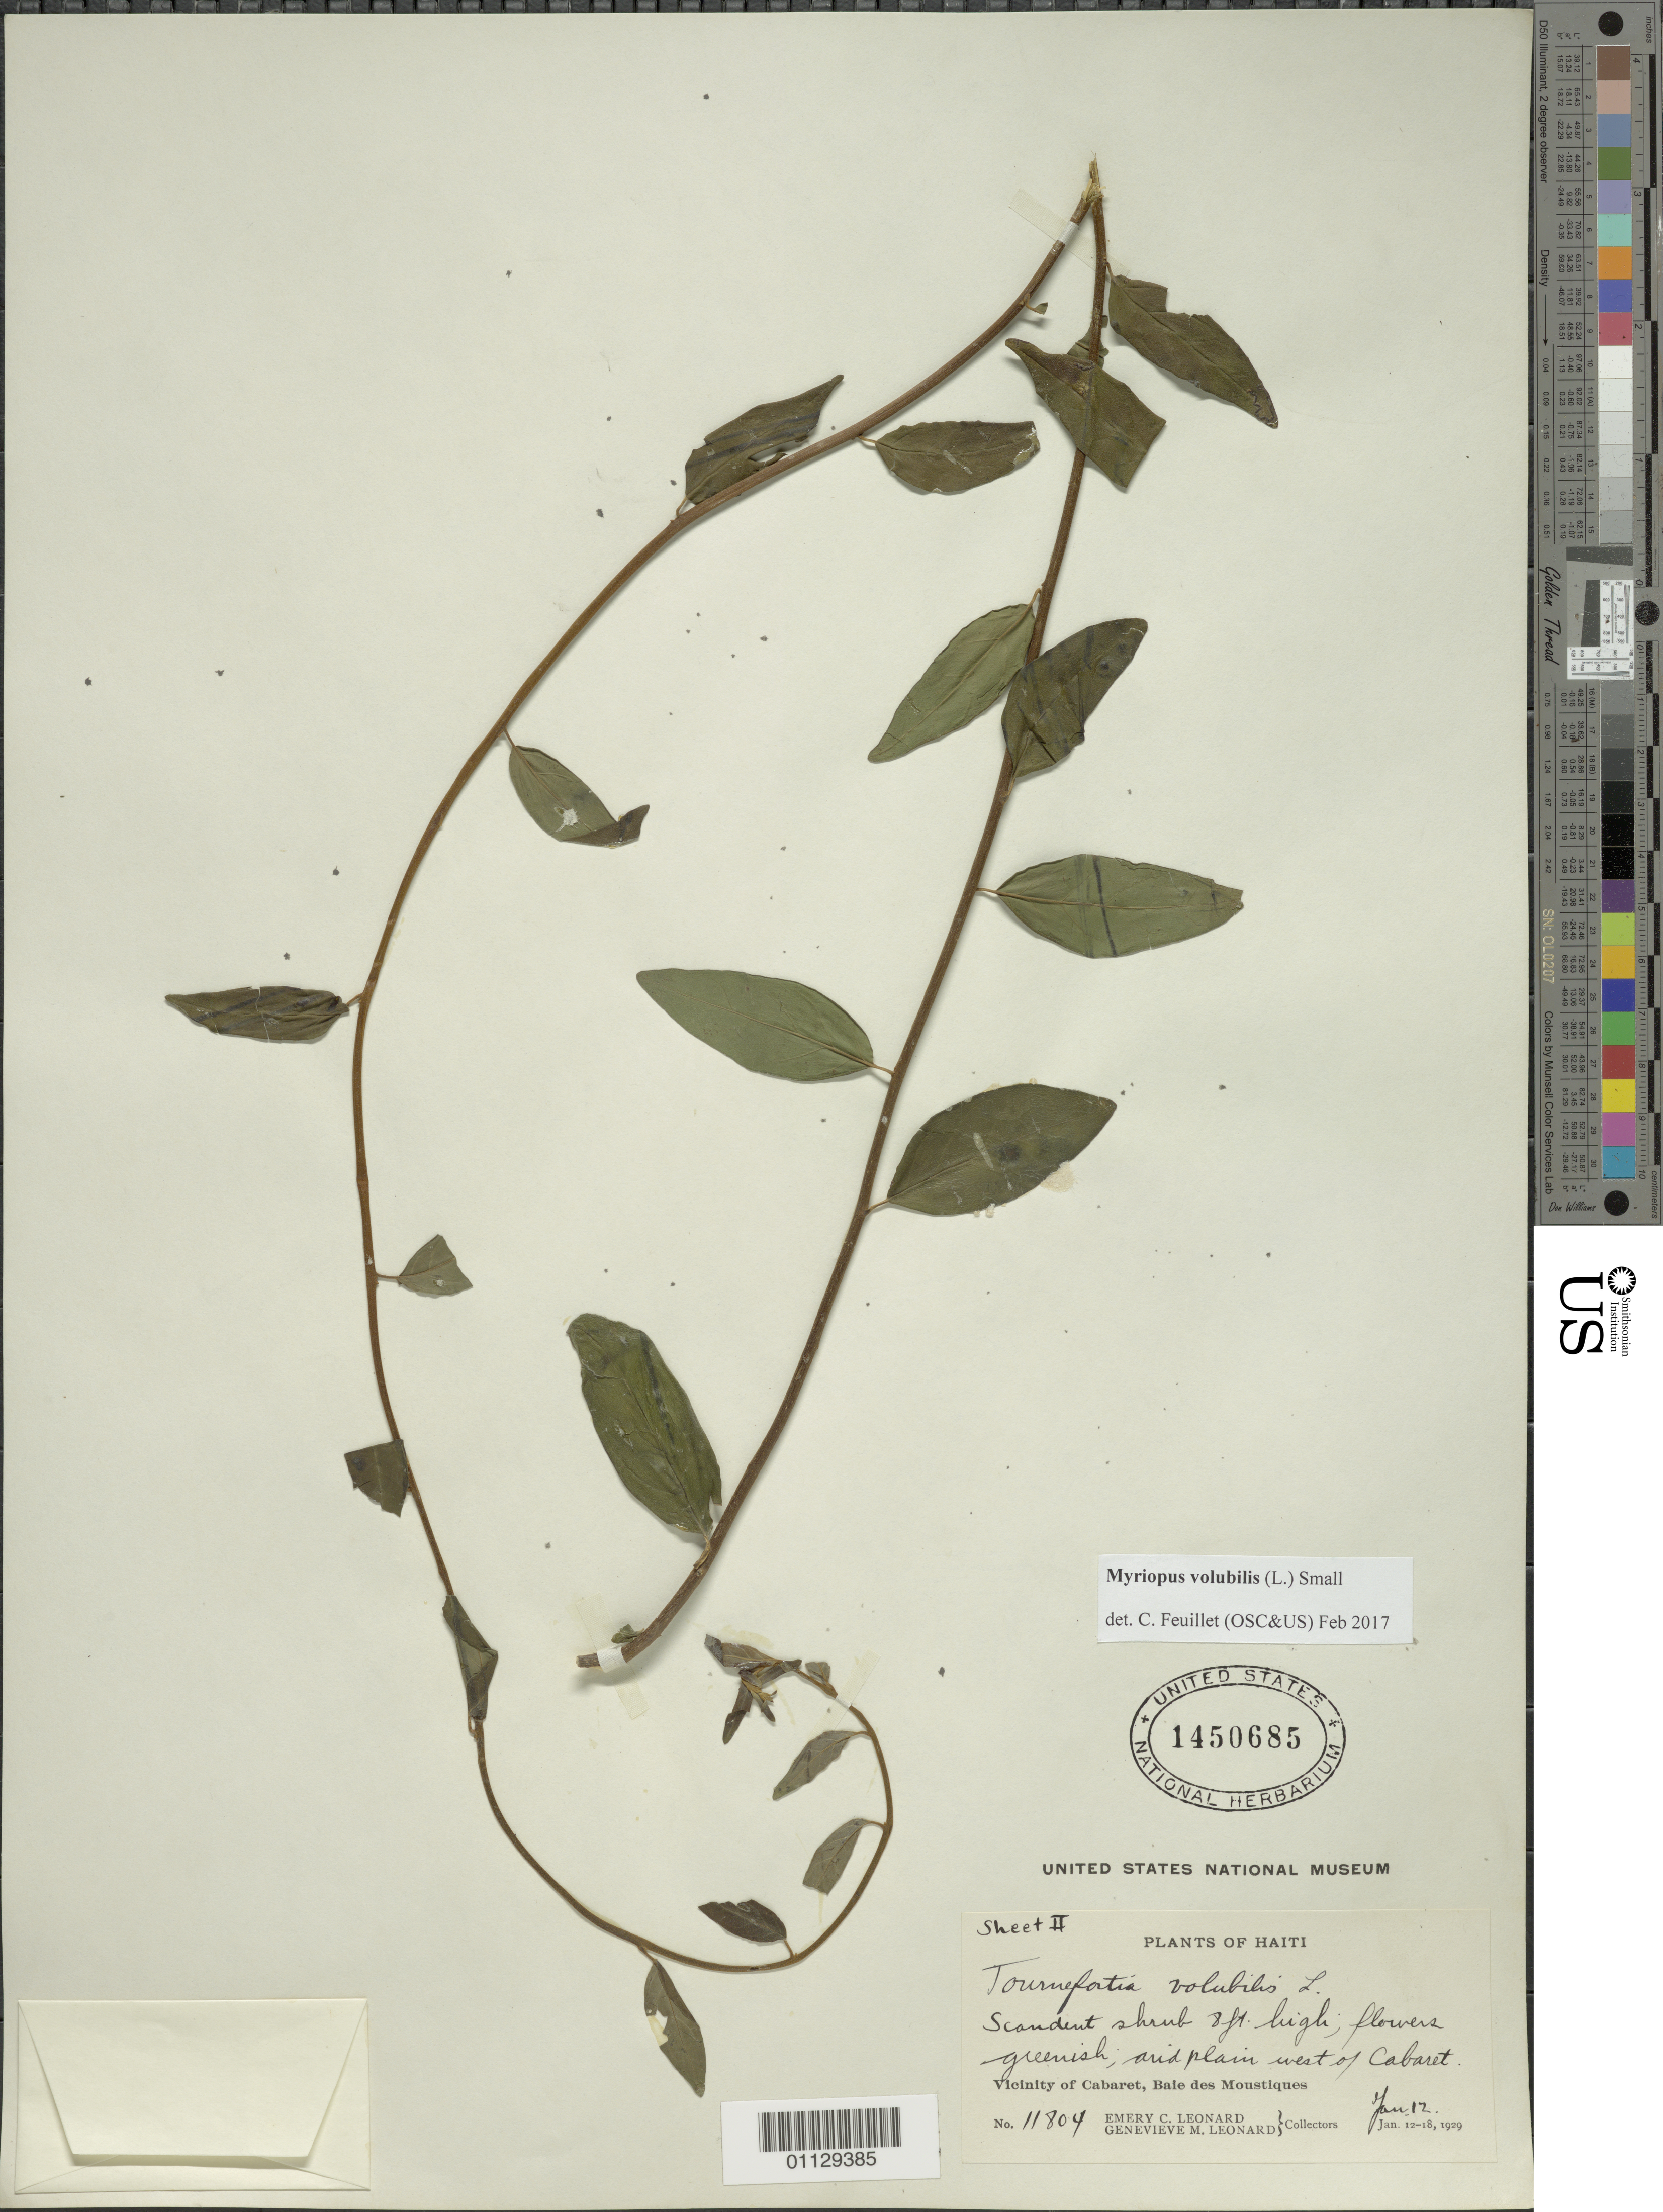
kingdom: Plantae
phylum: Tracheophyta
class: Magnoliopsida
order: Boraginales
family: Heliotropiaceae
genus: Myriopus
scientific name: Myriopus volubilis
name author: (L.) Small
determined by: Feuillet, C.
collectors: E. C. Leonard & G. M. Leonard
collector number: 11804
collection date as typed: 12 Jan 1929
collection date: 1929-01-12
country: Haiti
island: Hispaniola I.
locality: Cabaret vicinity, Baie des Moustiques, W of Cabaret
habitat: Arid plain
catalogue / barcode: US 1450685